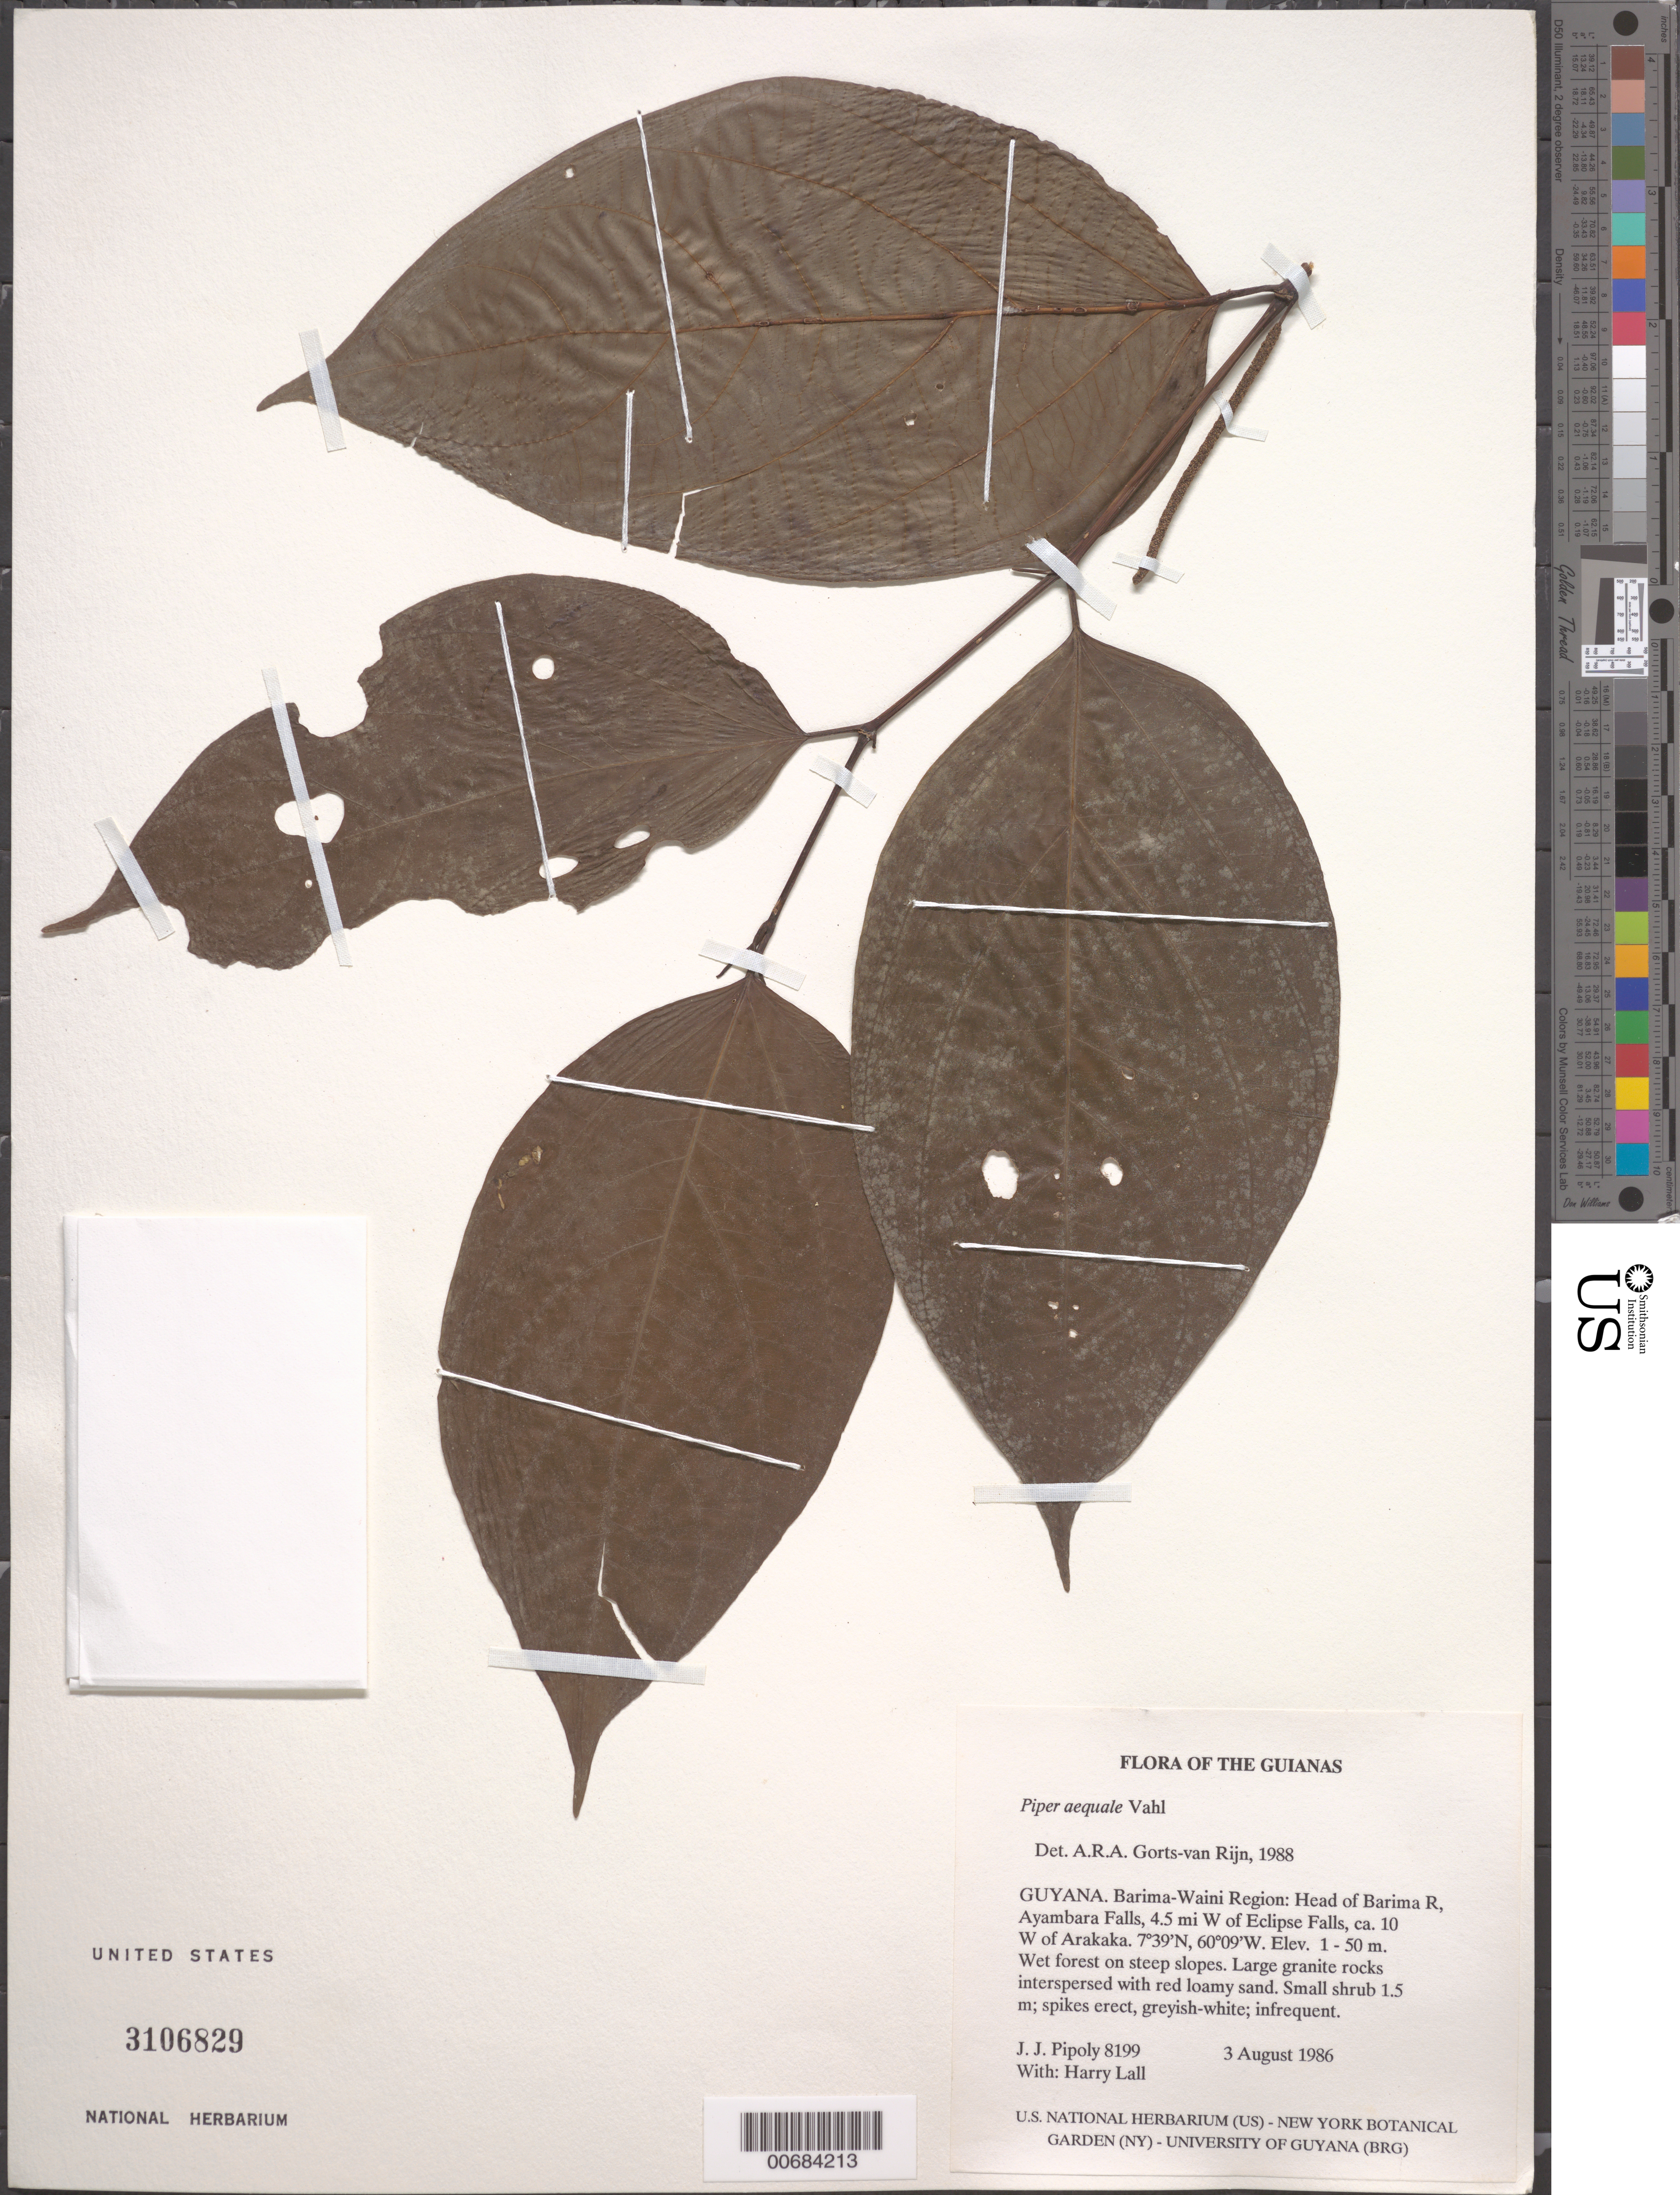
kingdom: Plantae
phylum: Tracheophyta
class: Magnoliopsida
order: Piperales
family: Piperaceae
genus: Piper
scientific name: Piper aequale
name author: Vahl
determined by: Görts-van Rijn, A. R. A.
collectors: J. J. Pipoly & H. Lall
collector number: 8199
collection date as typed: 3 August 1986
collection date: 1986-08-03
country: Guyana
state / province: Barima-Waini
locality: Head of Barima R, Ayambara Falls, 4.5 mi W of Eclipse Falls, ca. 10 W of Arakaka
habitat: Wet forest on large granite rocks, interspersed with red loamy sand, on steep slopes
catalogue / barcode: US 3106829